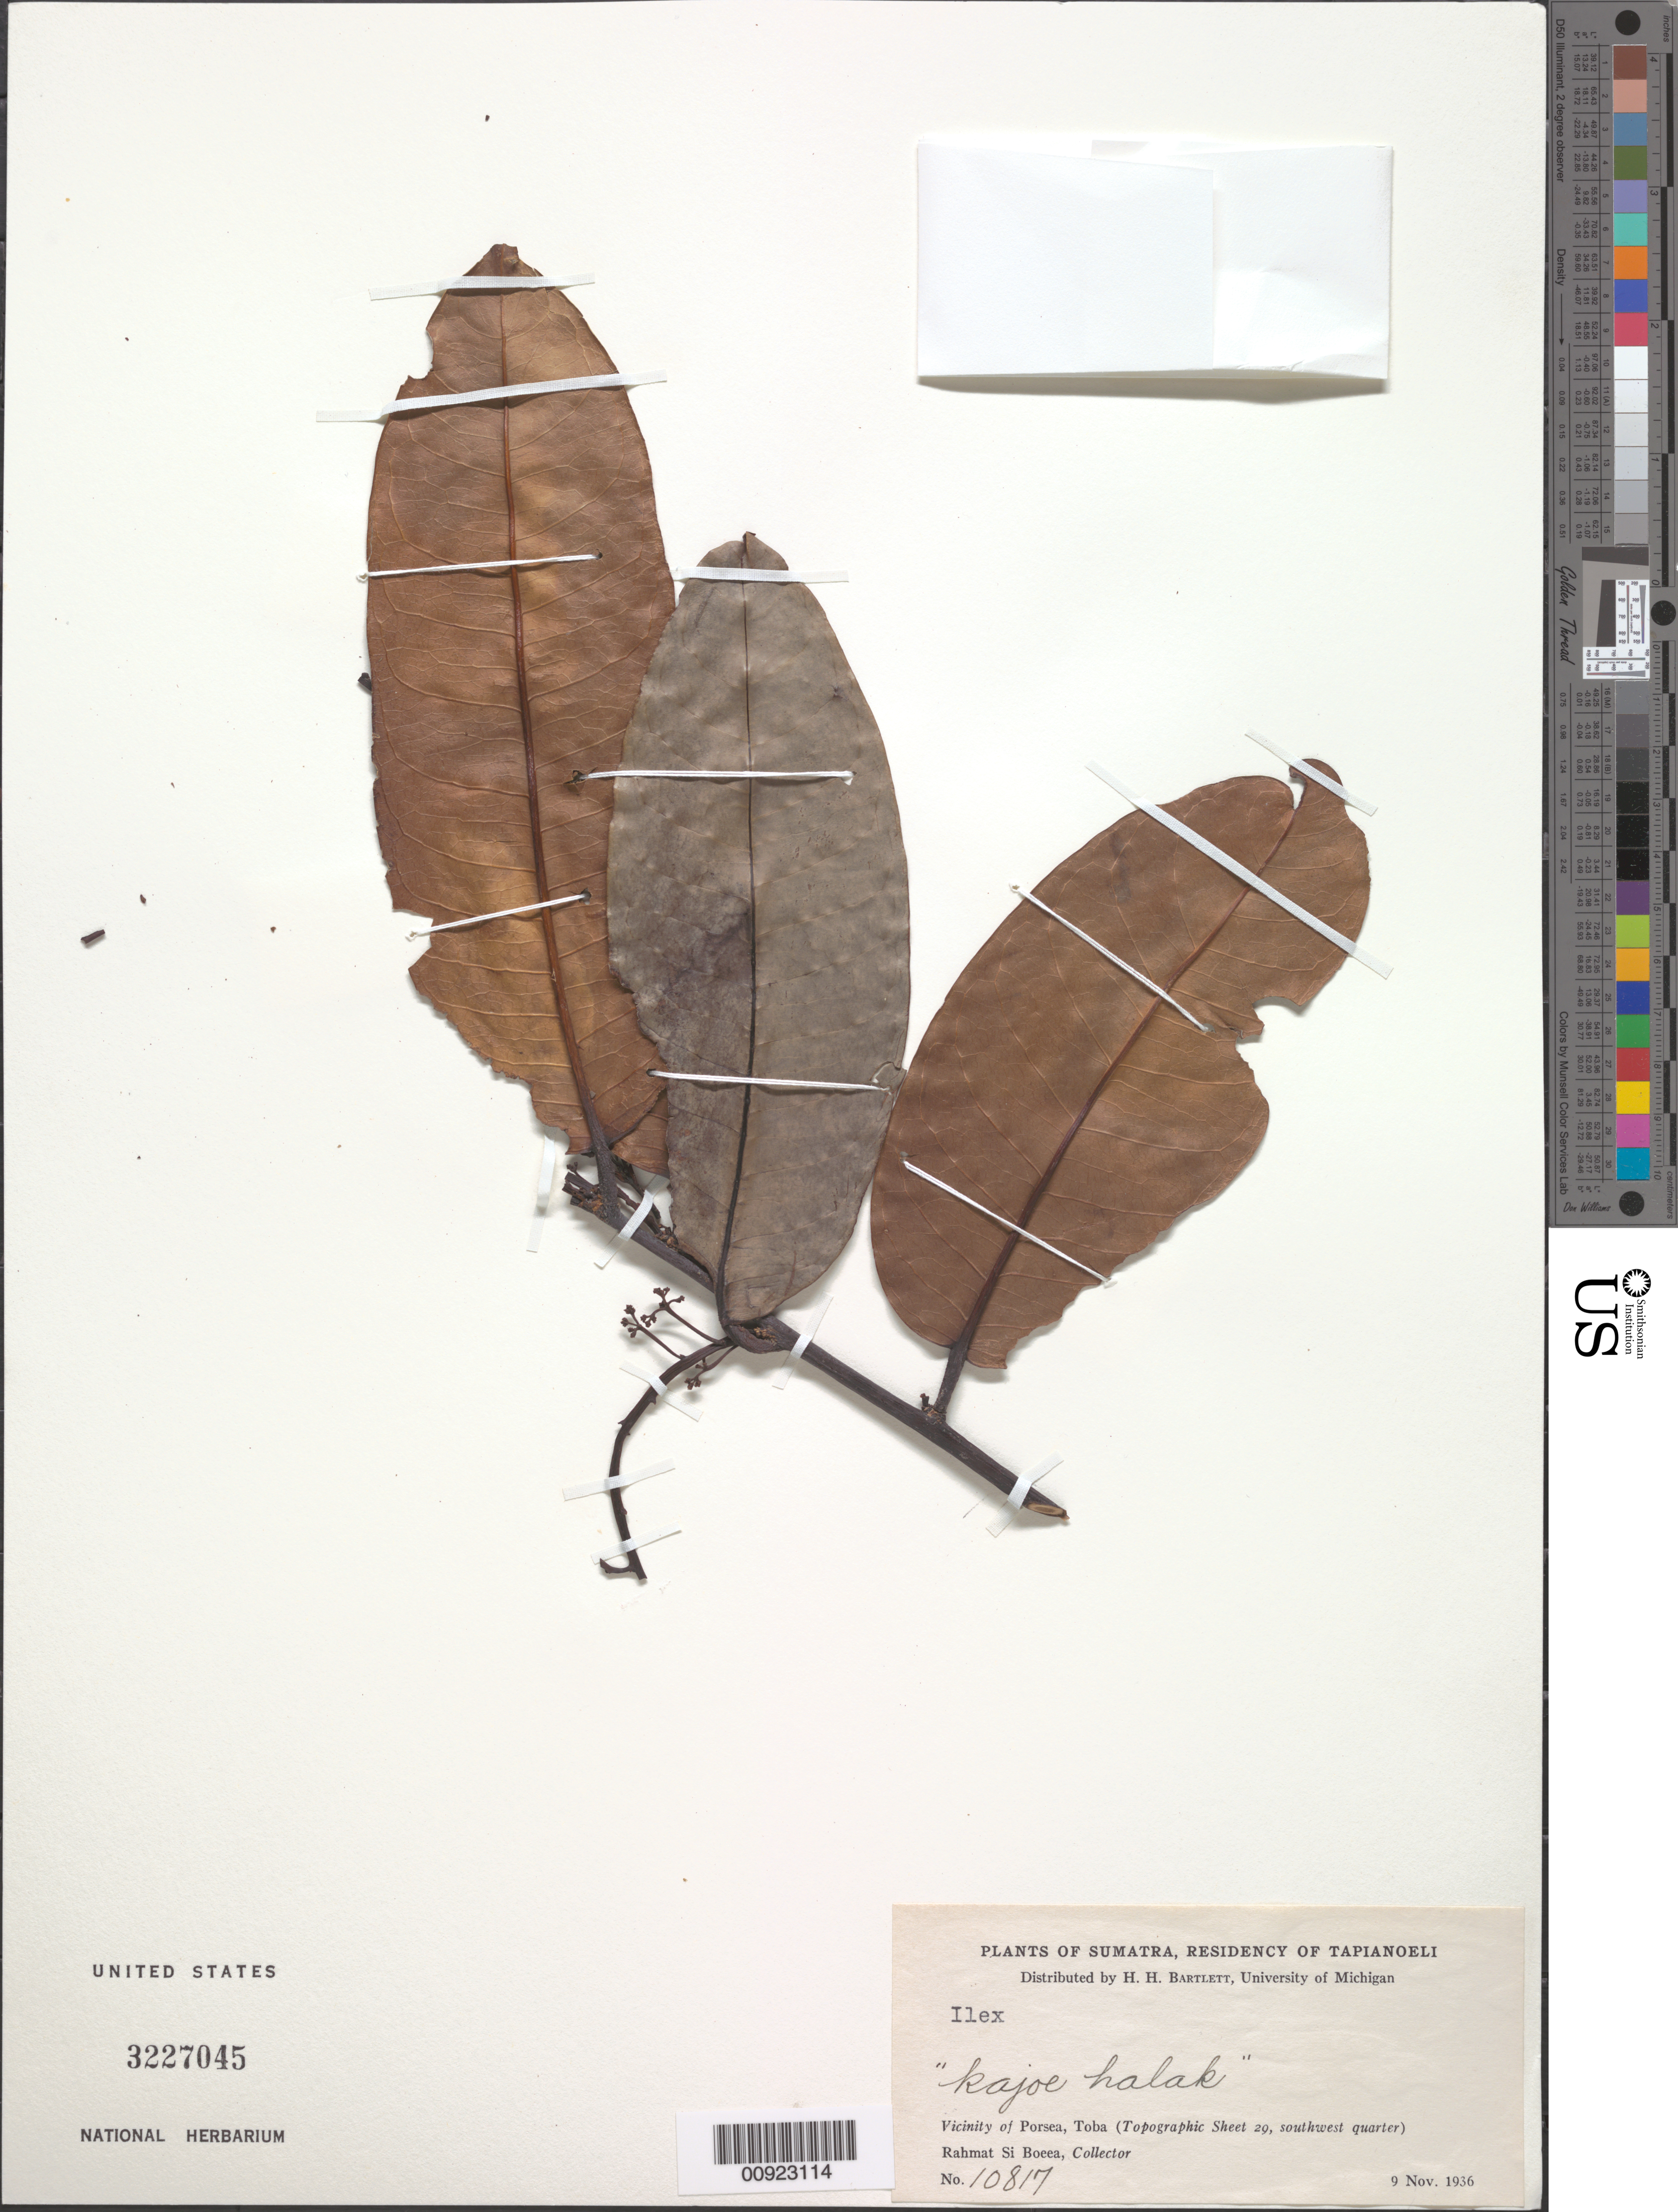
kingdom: Plantae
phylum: Tracheophyta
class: Magnoliopsida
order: Aquifoliales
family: Aquifoliaceae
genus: Ilex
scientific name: Ilex sp.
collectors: Rahmat Si Boeea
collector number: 10817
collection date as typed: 09 Nov 1936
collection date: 1936-11-09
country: Indonesia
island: Sumatra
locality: Residency of Tapianoeli; vicinity of Porsea, Toba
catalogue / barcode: US 3227045